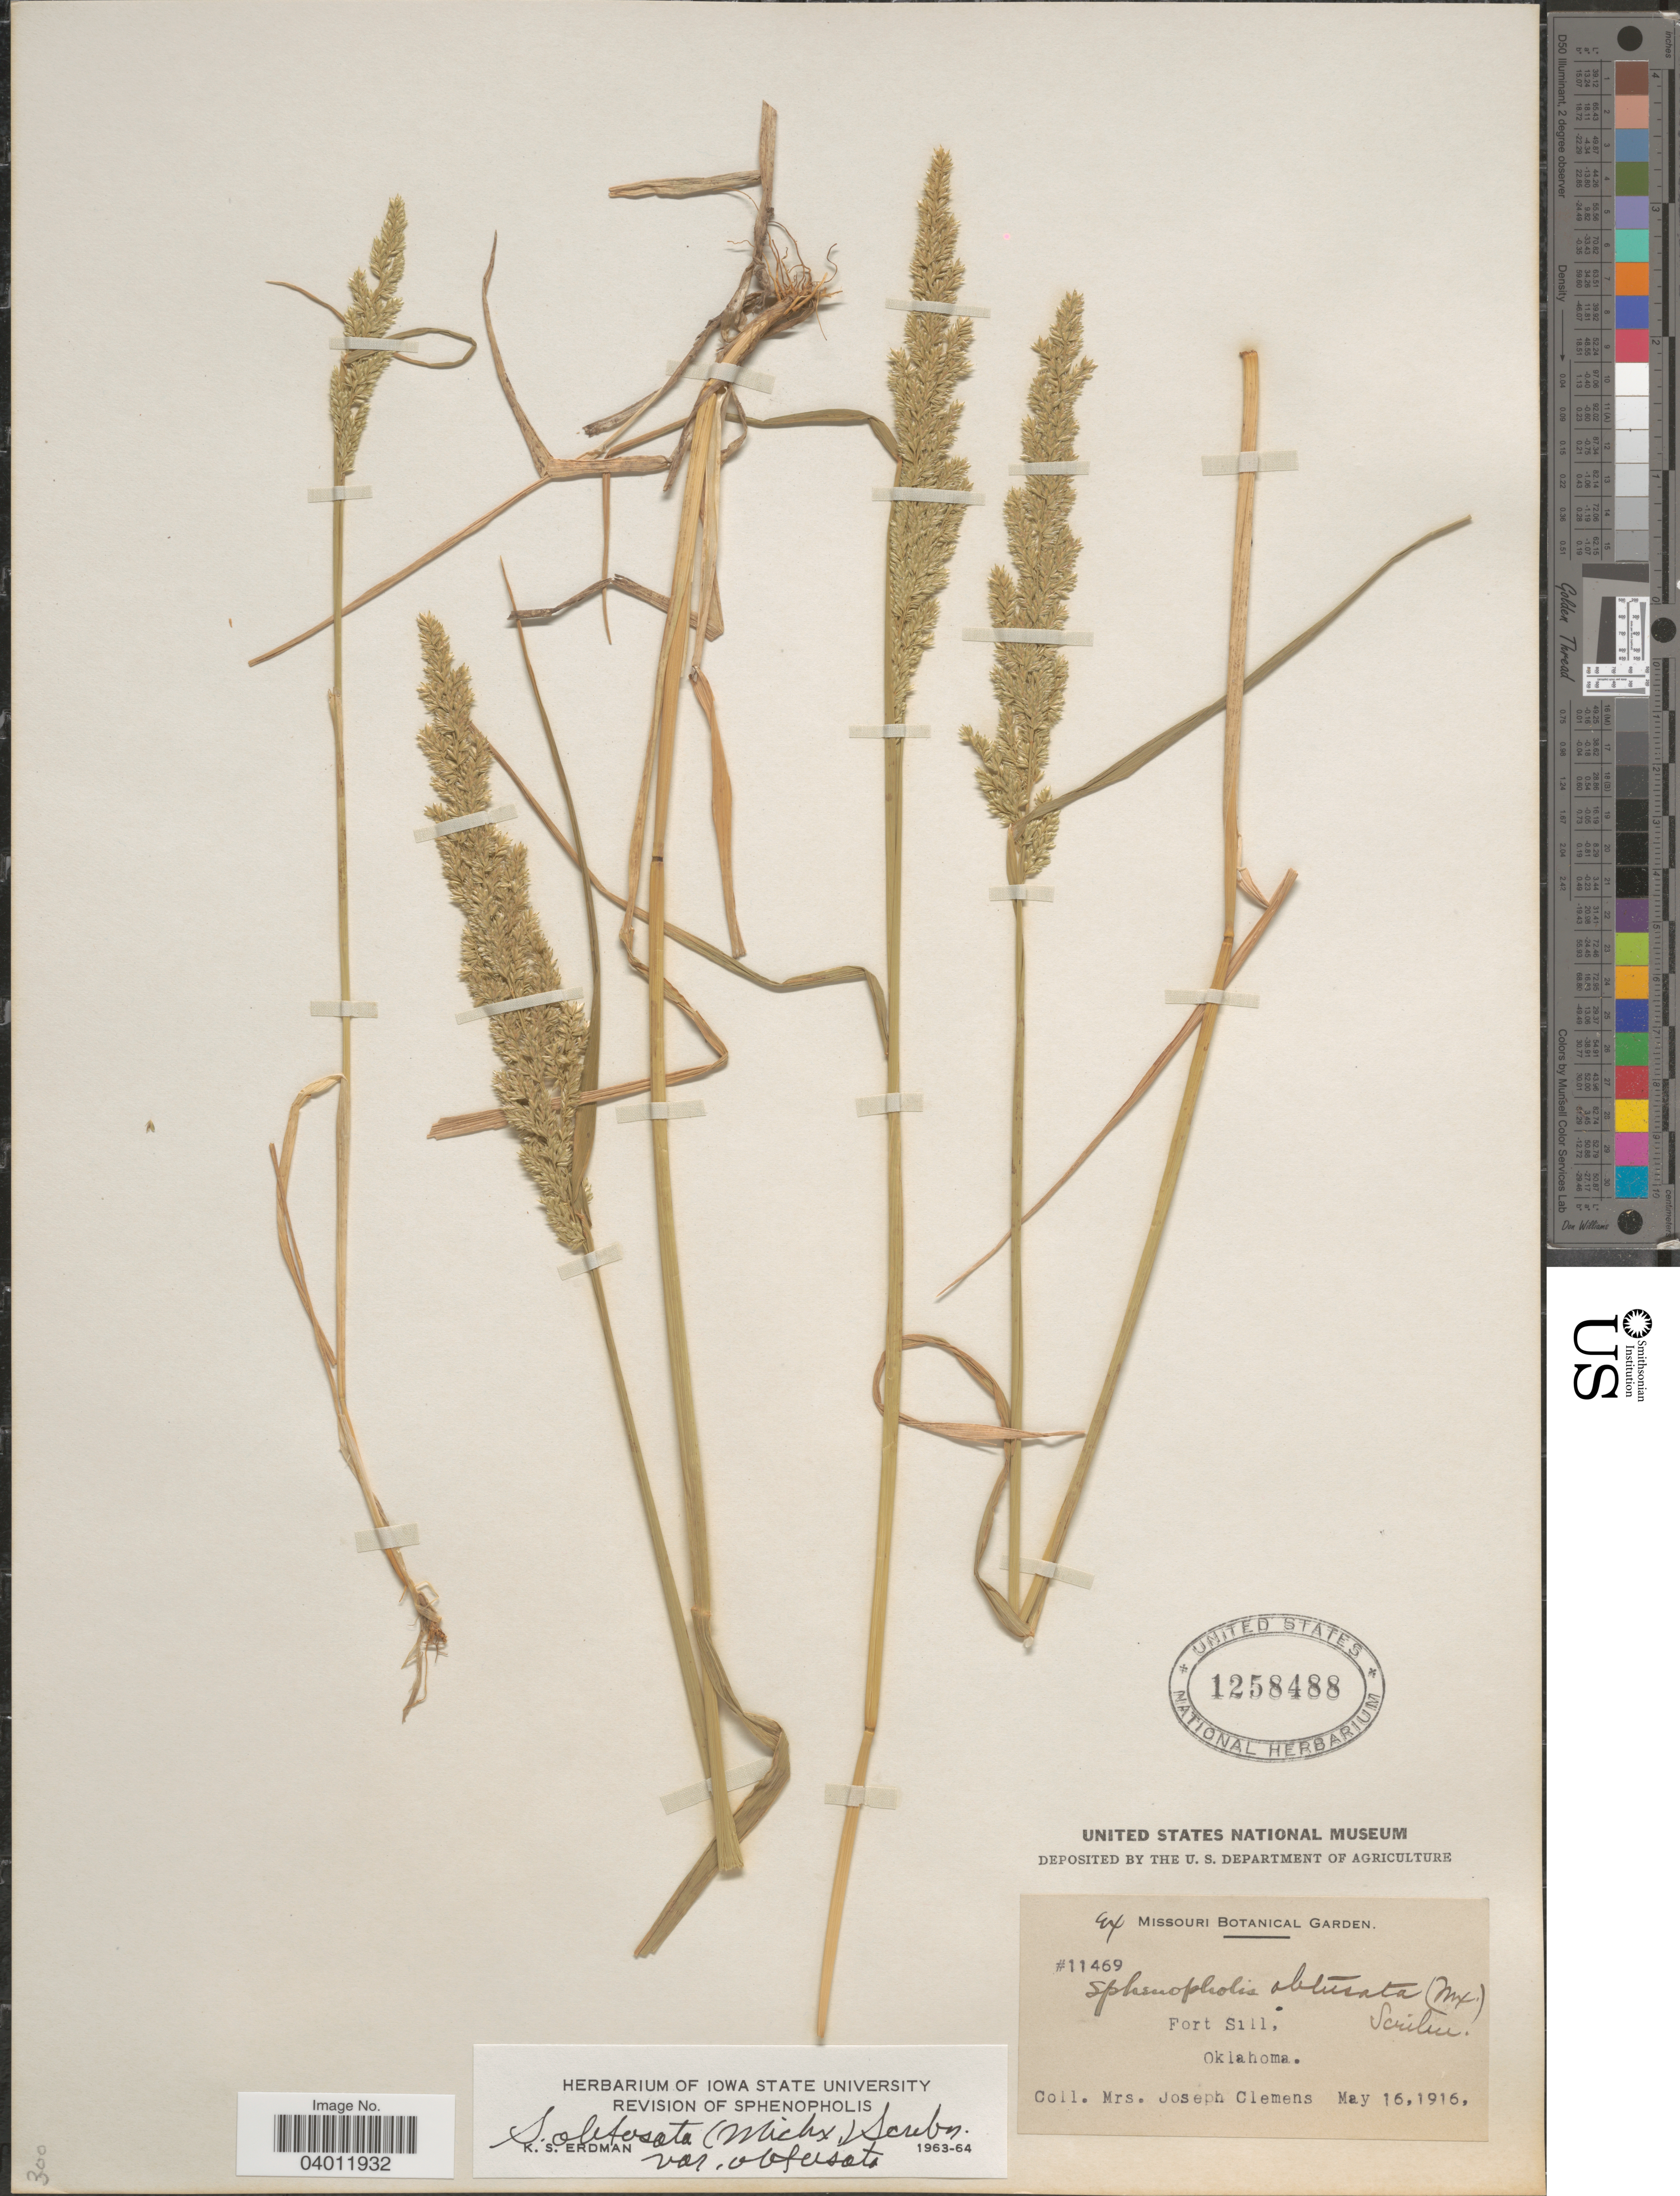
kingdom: Plantae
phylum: Tracheophyta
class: Liliopsida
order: Poales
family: Poaceae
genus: Sphenopholis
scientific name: Sphenopholis obtusata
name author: (Michx.) Scribn.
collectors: J. Clemens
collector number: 11469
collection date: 1916-05-16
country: United States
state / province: Oklahoma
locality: Fort Sill.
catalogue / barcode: US 1258488